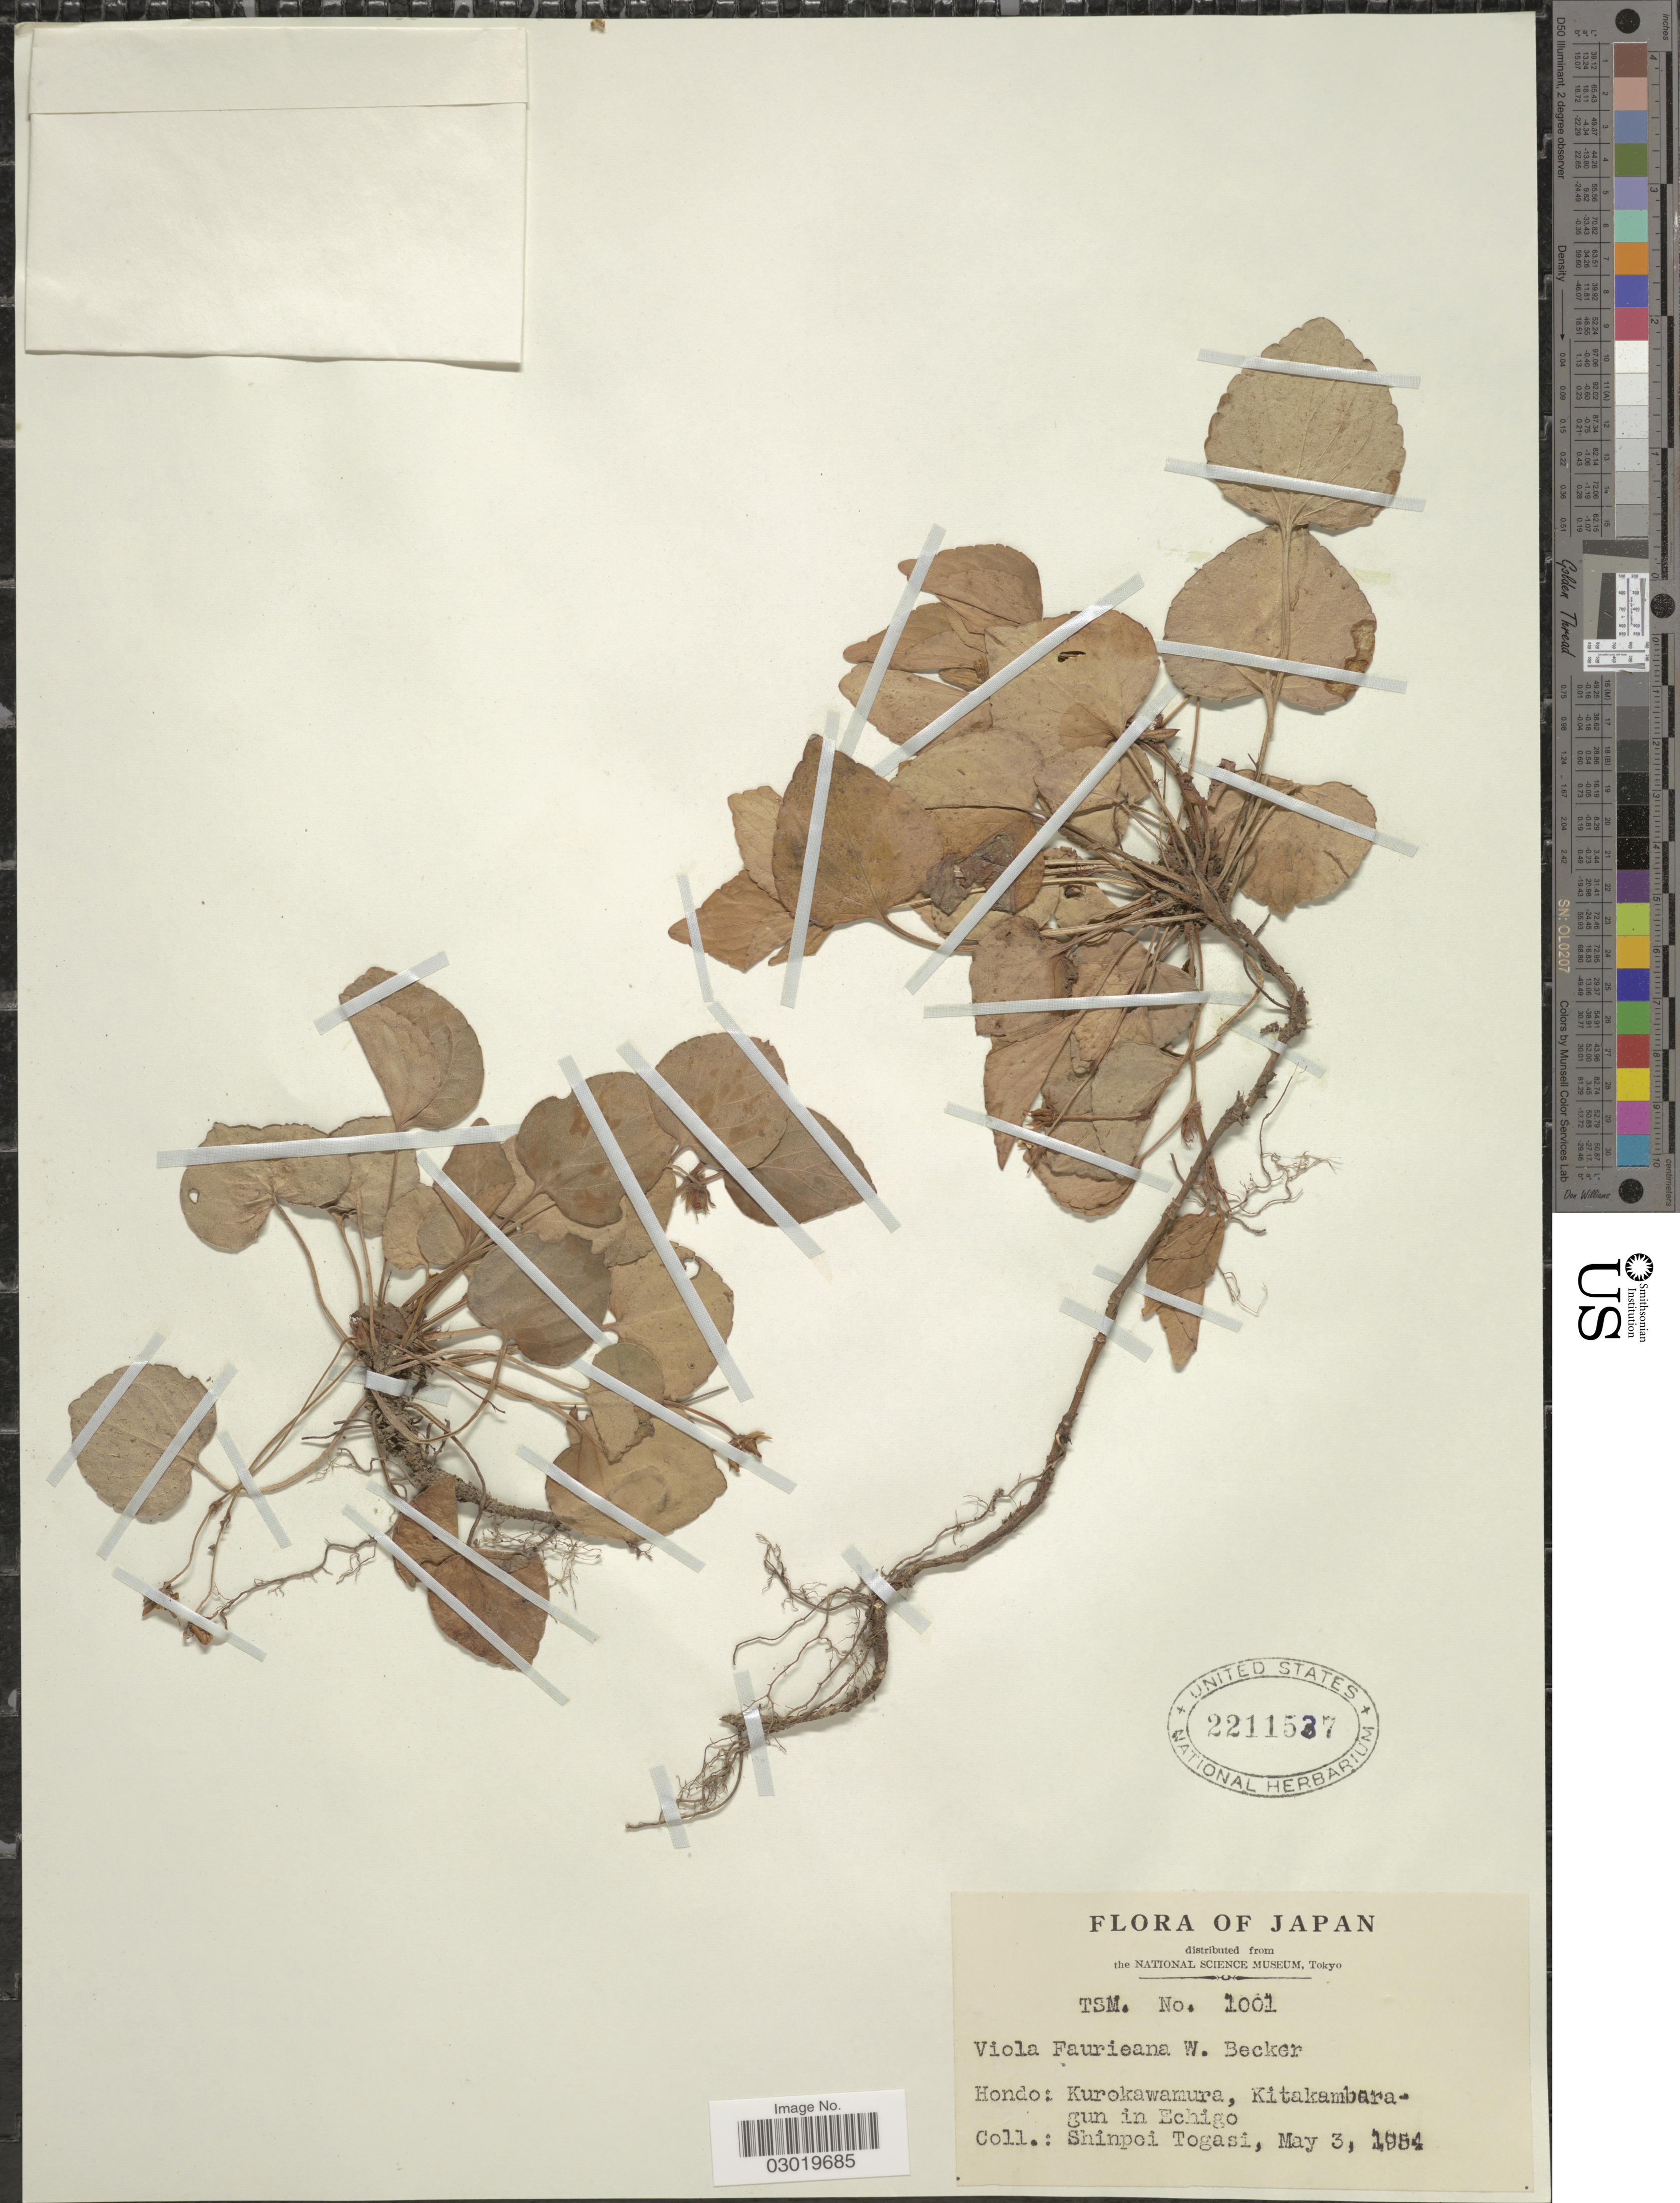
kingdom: Plantae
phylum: Tracheophyta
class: Magnoliopsida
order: Malpighiales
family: Violaceae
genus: Viola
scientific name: Viola faurieana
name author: W. Becker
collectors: S. Togasi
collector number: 1001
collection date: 1954-05-03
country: Japan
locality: Hondo: Kurokawamura, Kitakambara-gun in Echigo.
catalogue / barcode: US 2211537